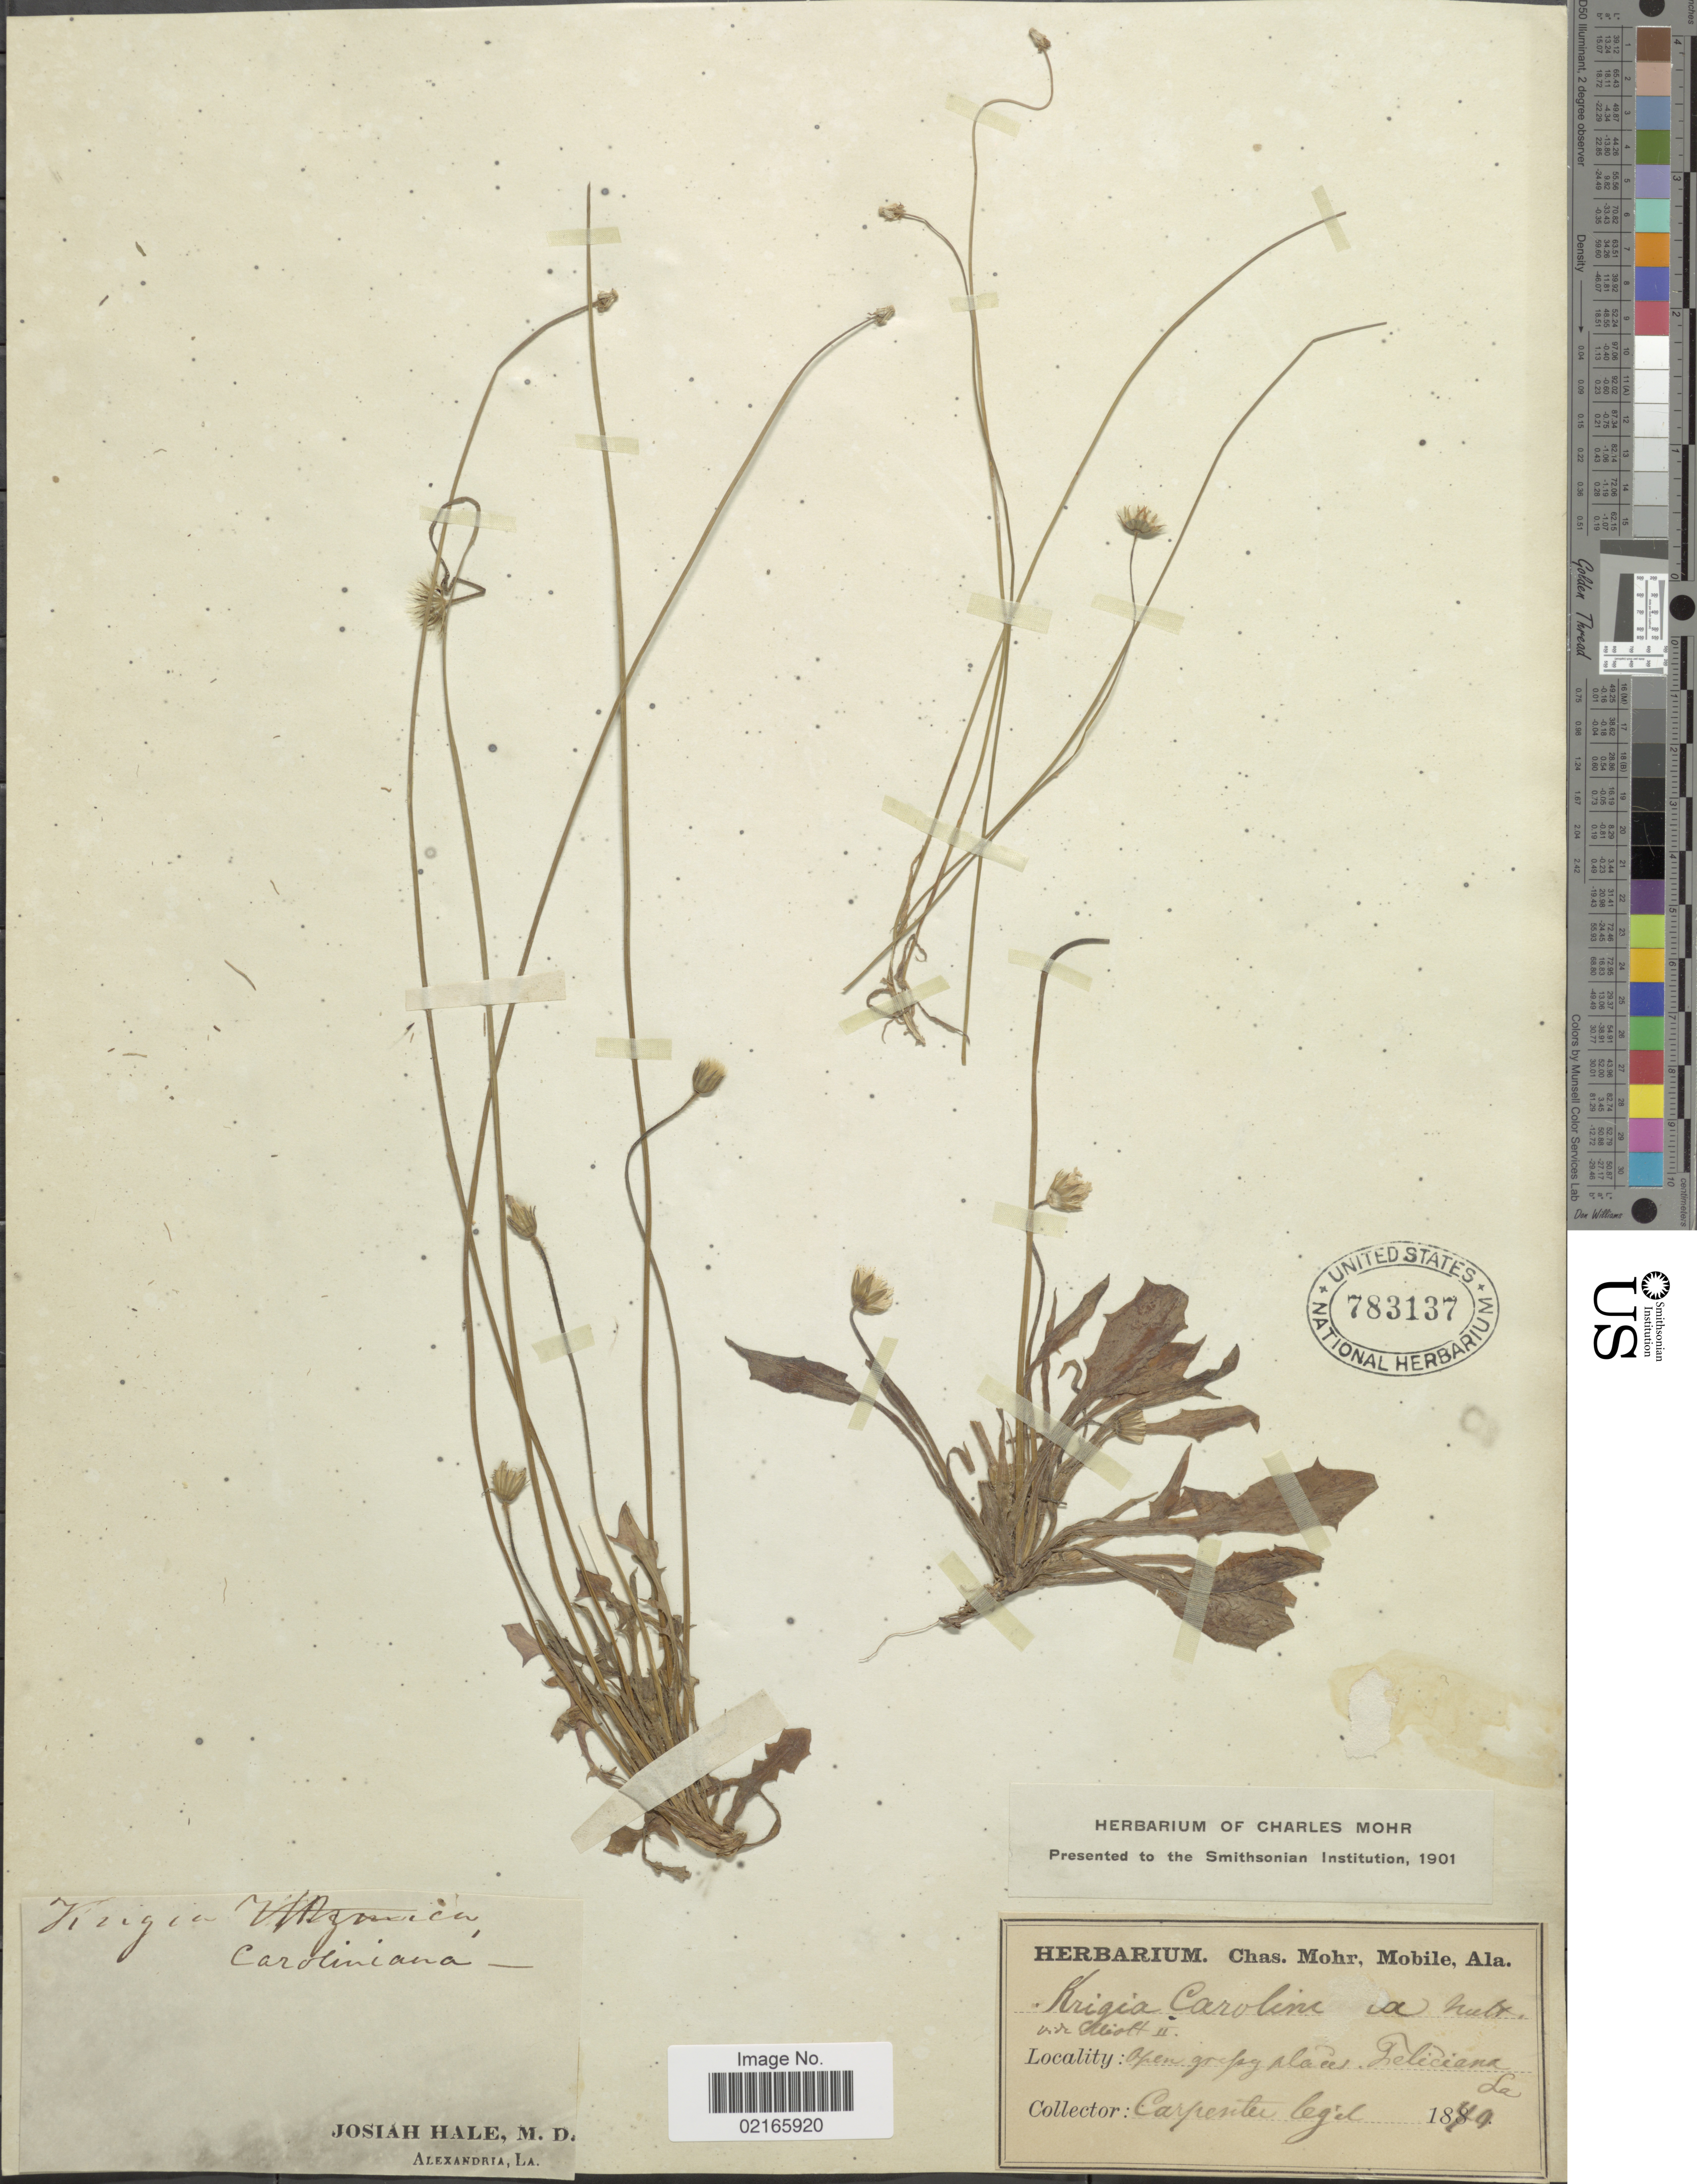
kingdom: Plantae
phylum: Tracheophyta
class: Magnoliopsida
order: Asterales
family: Asteraceae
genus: Krigia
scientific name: Krigia virginica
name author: (L.) Willd.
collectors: -. Carpenter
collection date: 1849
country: United States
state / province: Louisiana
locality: Open grassy places, Feliciana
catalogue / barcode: US 783137